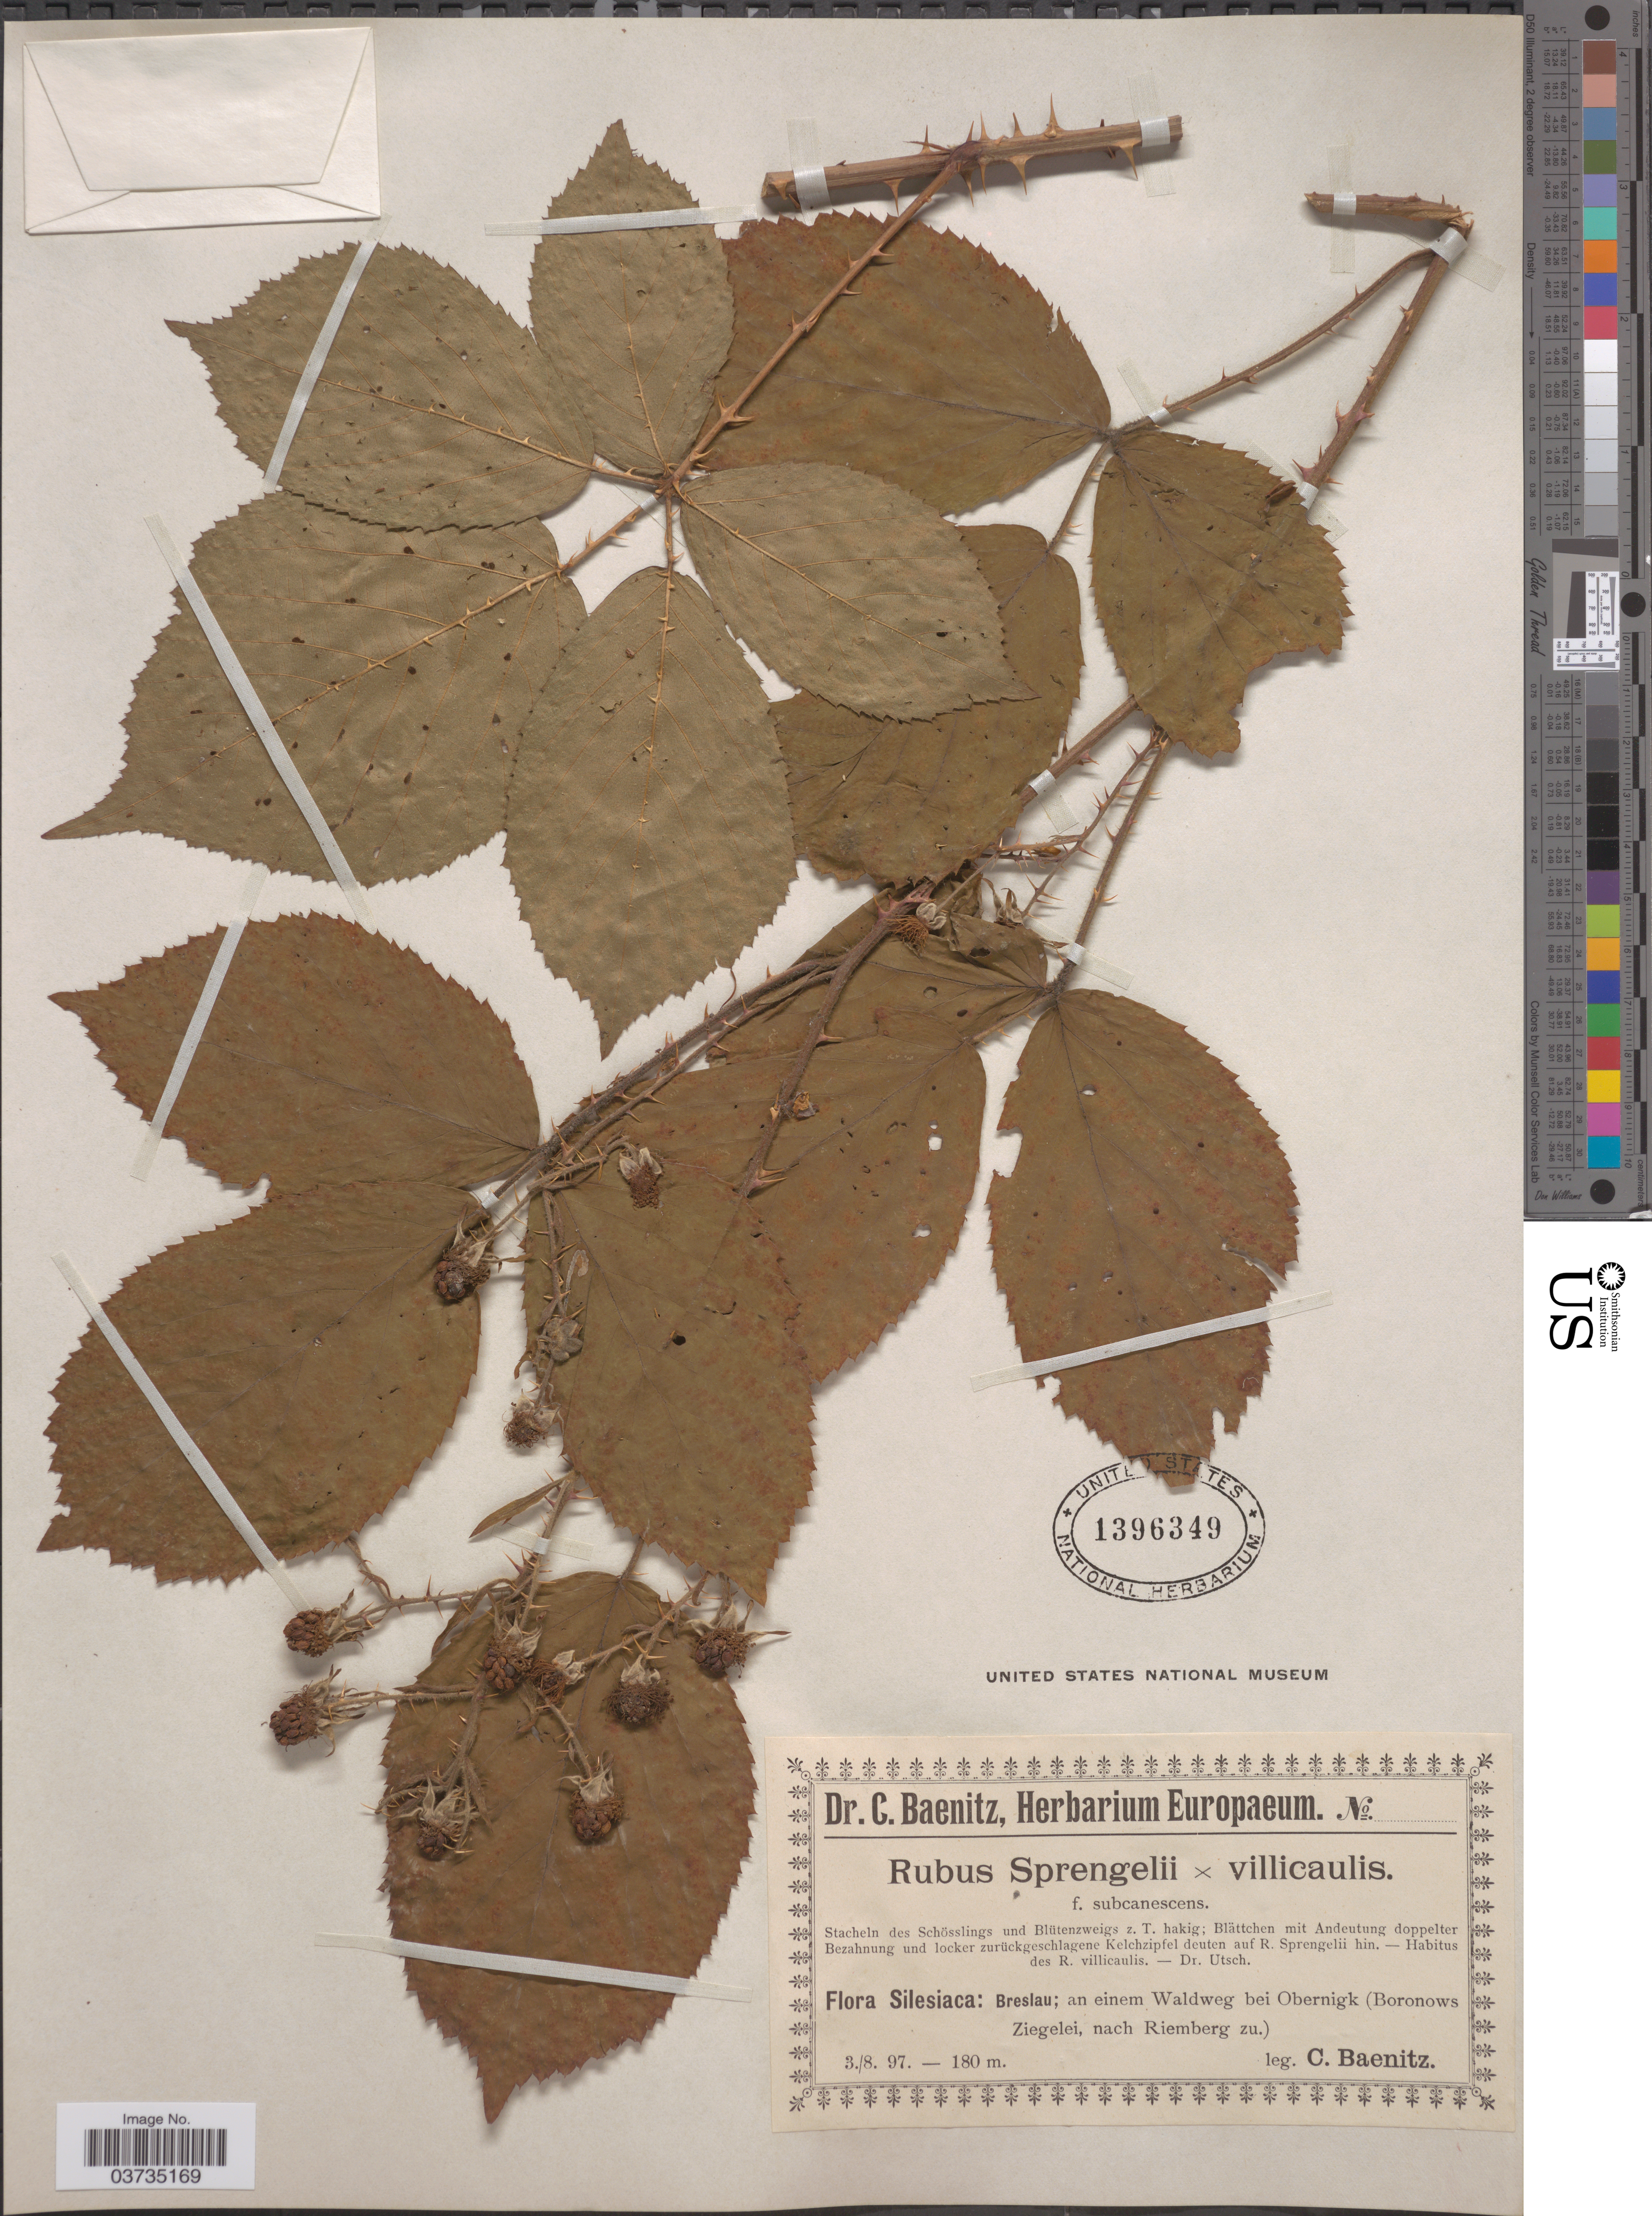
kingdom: Plantae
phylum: Tracheophyta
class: Magnoliopsida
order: Rosales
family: Rosaceae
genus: Rubus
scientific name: Rubus sprengelii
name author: Weihe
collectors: C. G. Baenitz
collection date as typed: Transcribed d/m/y: 3/8/97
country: Poland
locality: Silesiaca: Breslau; an einem Waldweg bei Obernigk (Boronows Ziegelei, nach Riemberg zu).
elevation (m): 180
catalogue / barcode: US 1396349